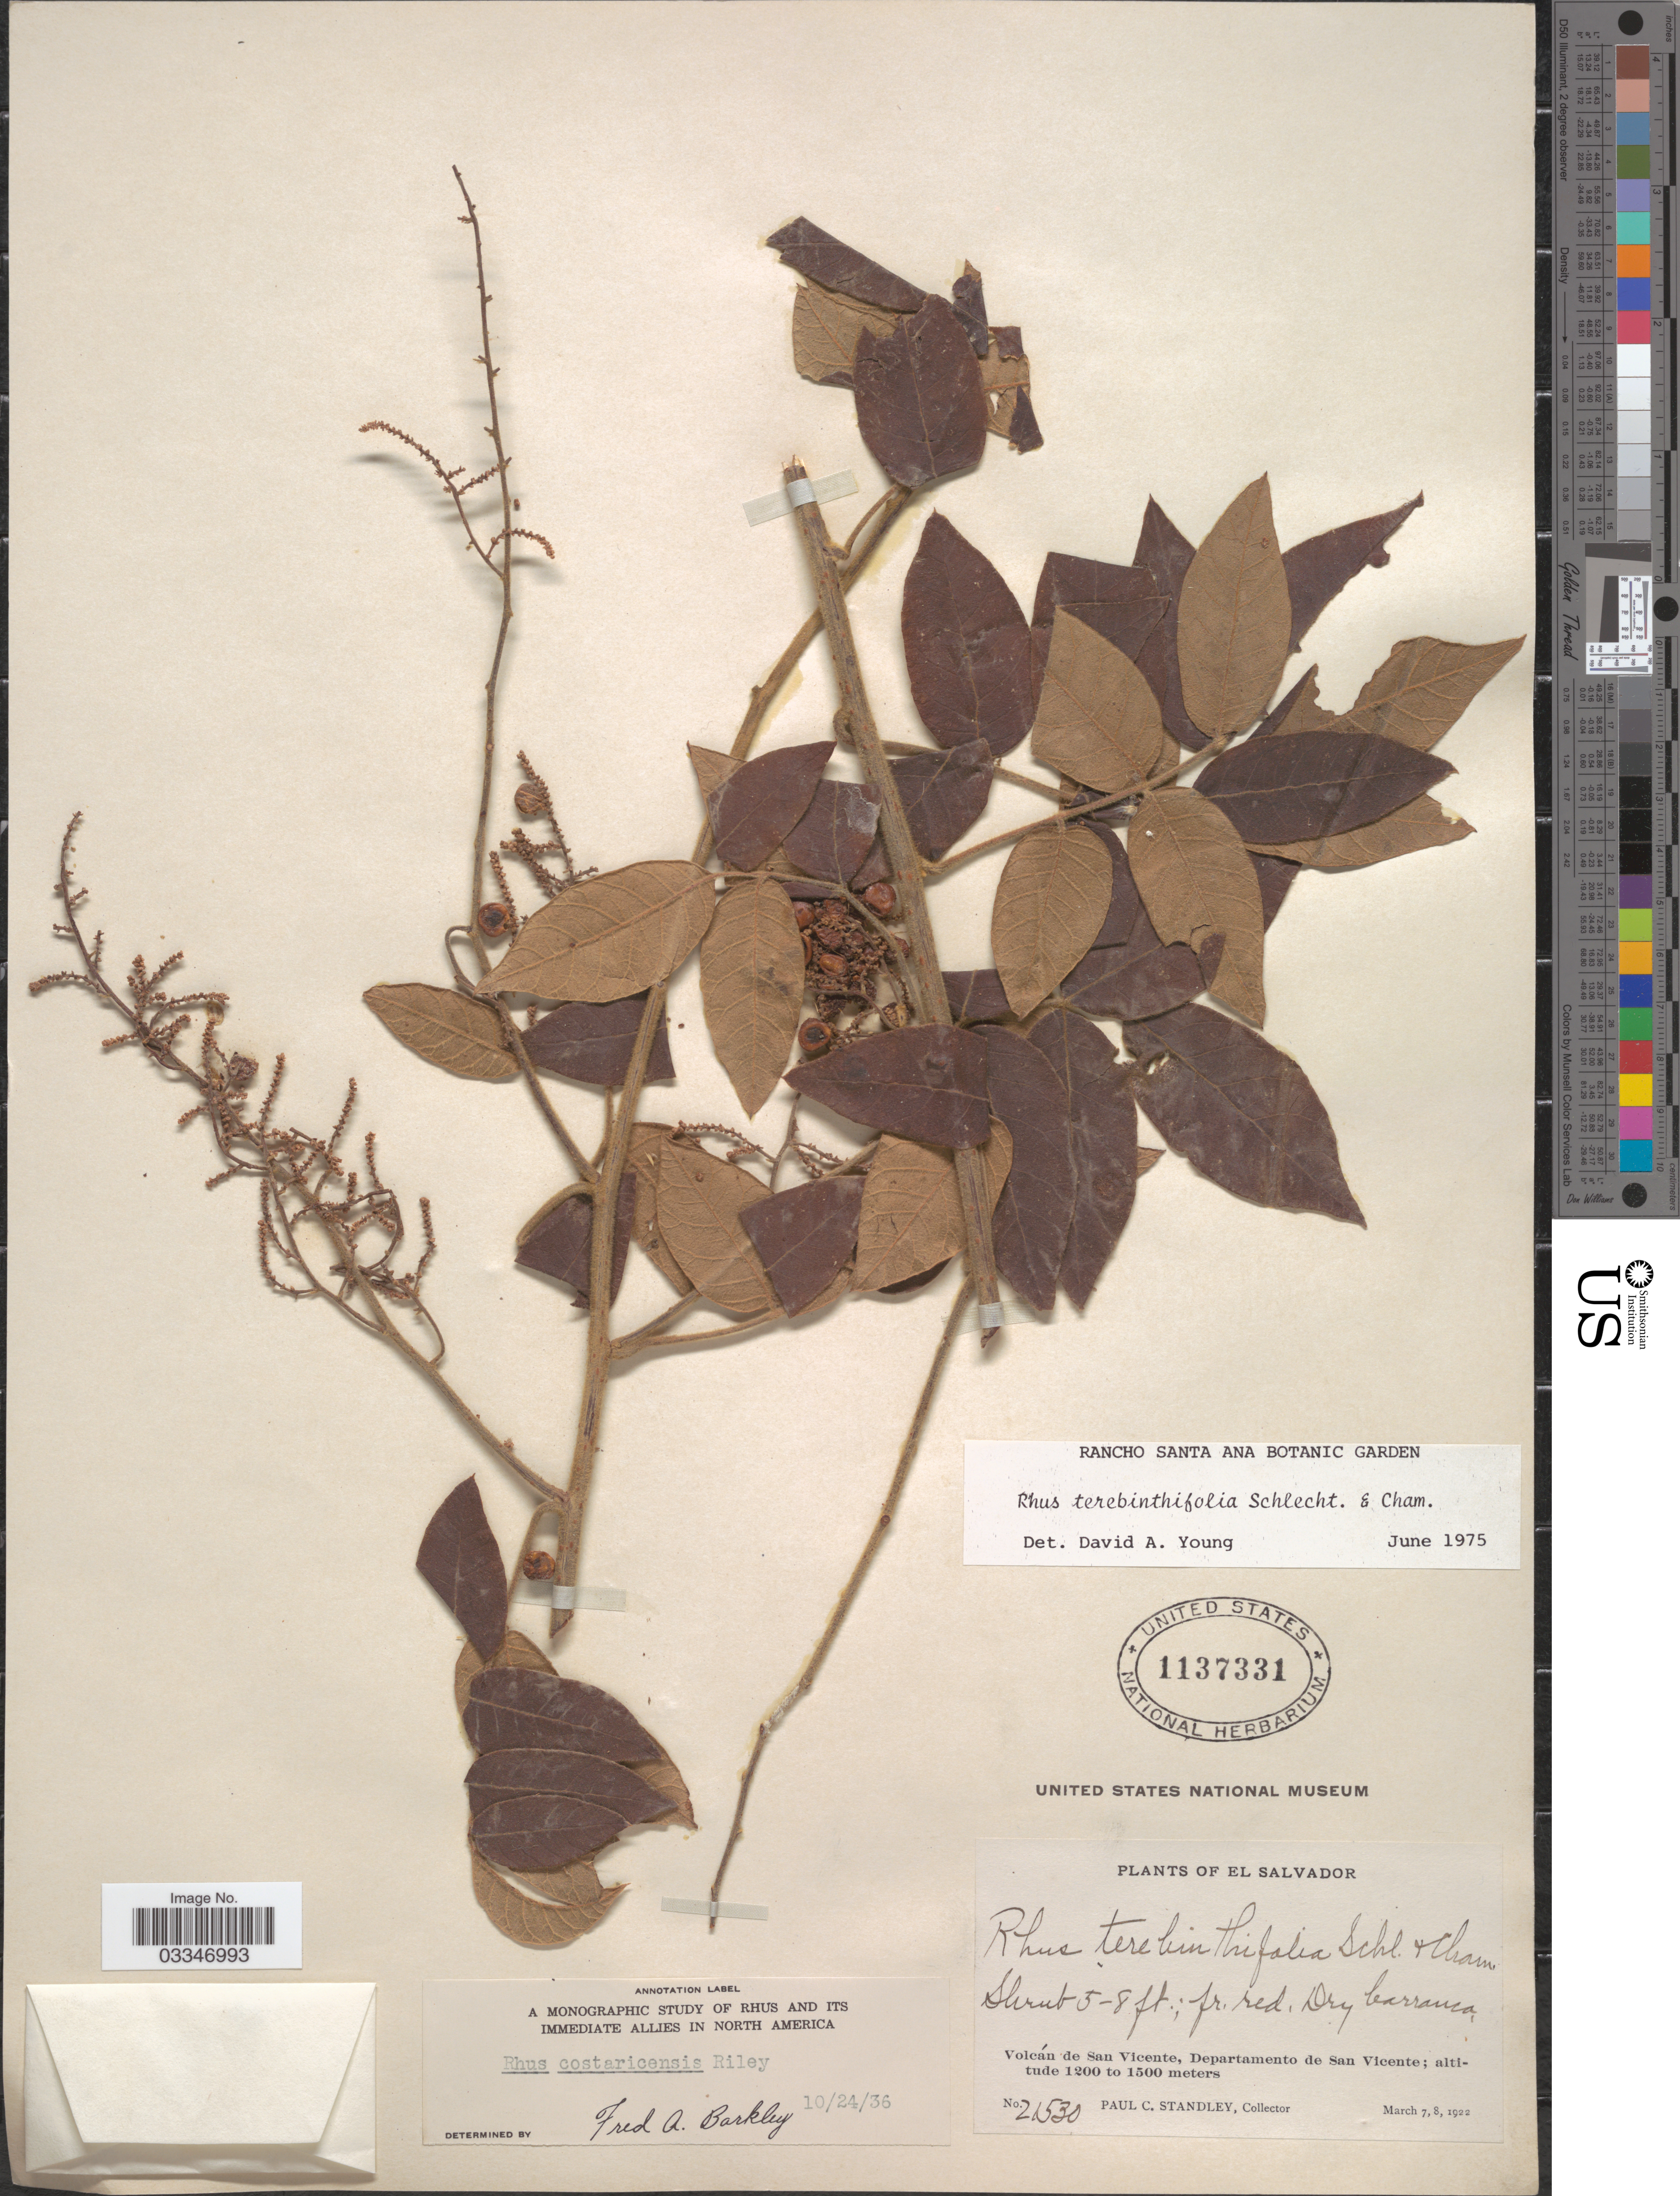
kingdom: Plantae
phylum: Tracheophyta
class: Magnoliopsida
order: Sapindales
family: Anacardiaceae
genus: Rhus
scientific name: Rhus terebinthifolia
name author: Schltdl. & Cham.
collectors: P. C. Standley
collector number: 21530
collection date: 1922-03-07/1922-03-08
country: El Salvador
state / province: San Vincente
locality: Volcán de San Vicente, Departamento de San Vicente.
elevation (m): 1200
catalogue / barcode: US 1137331